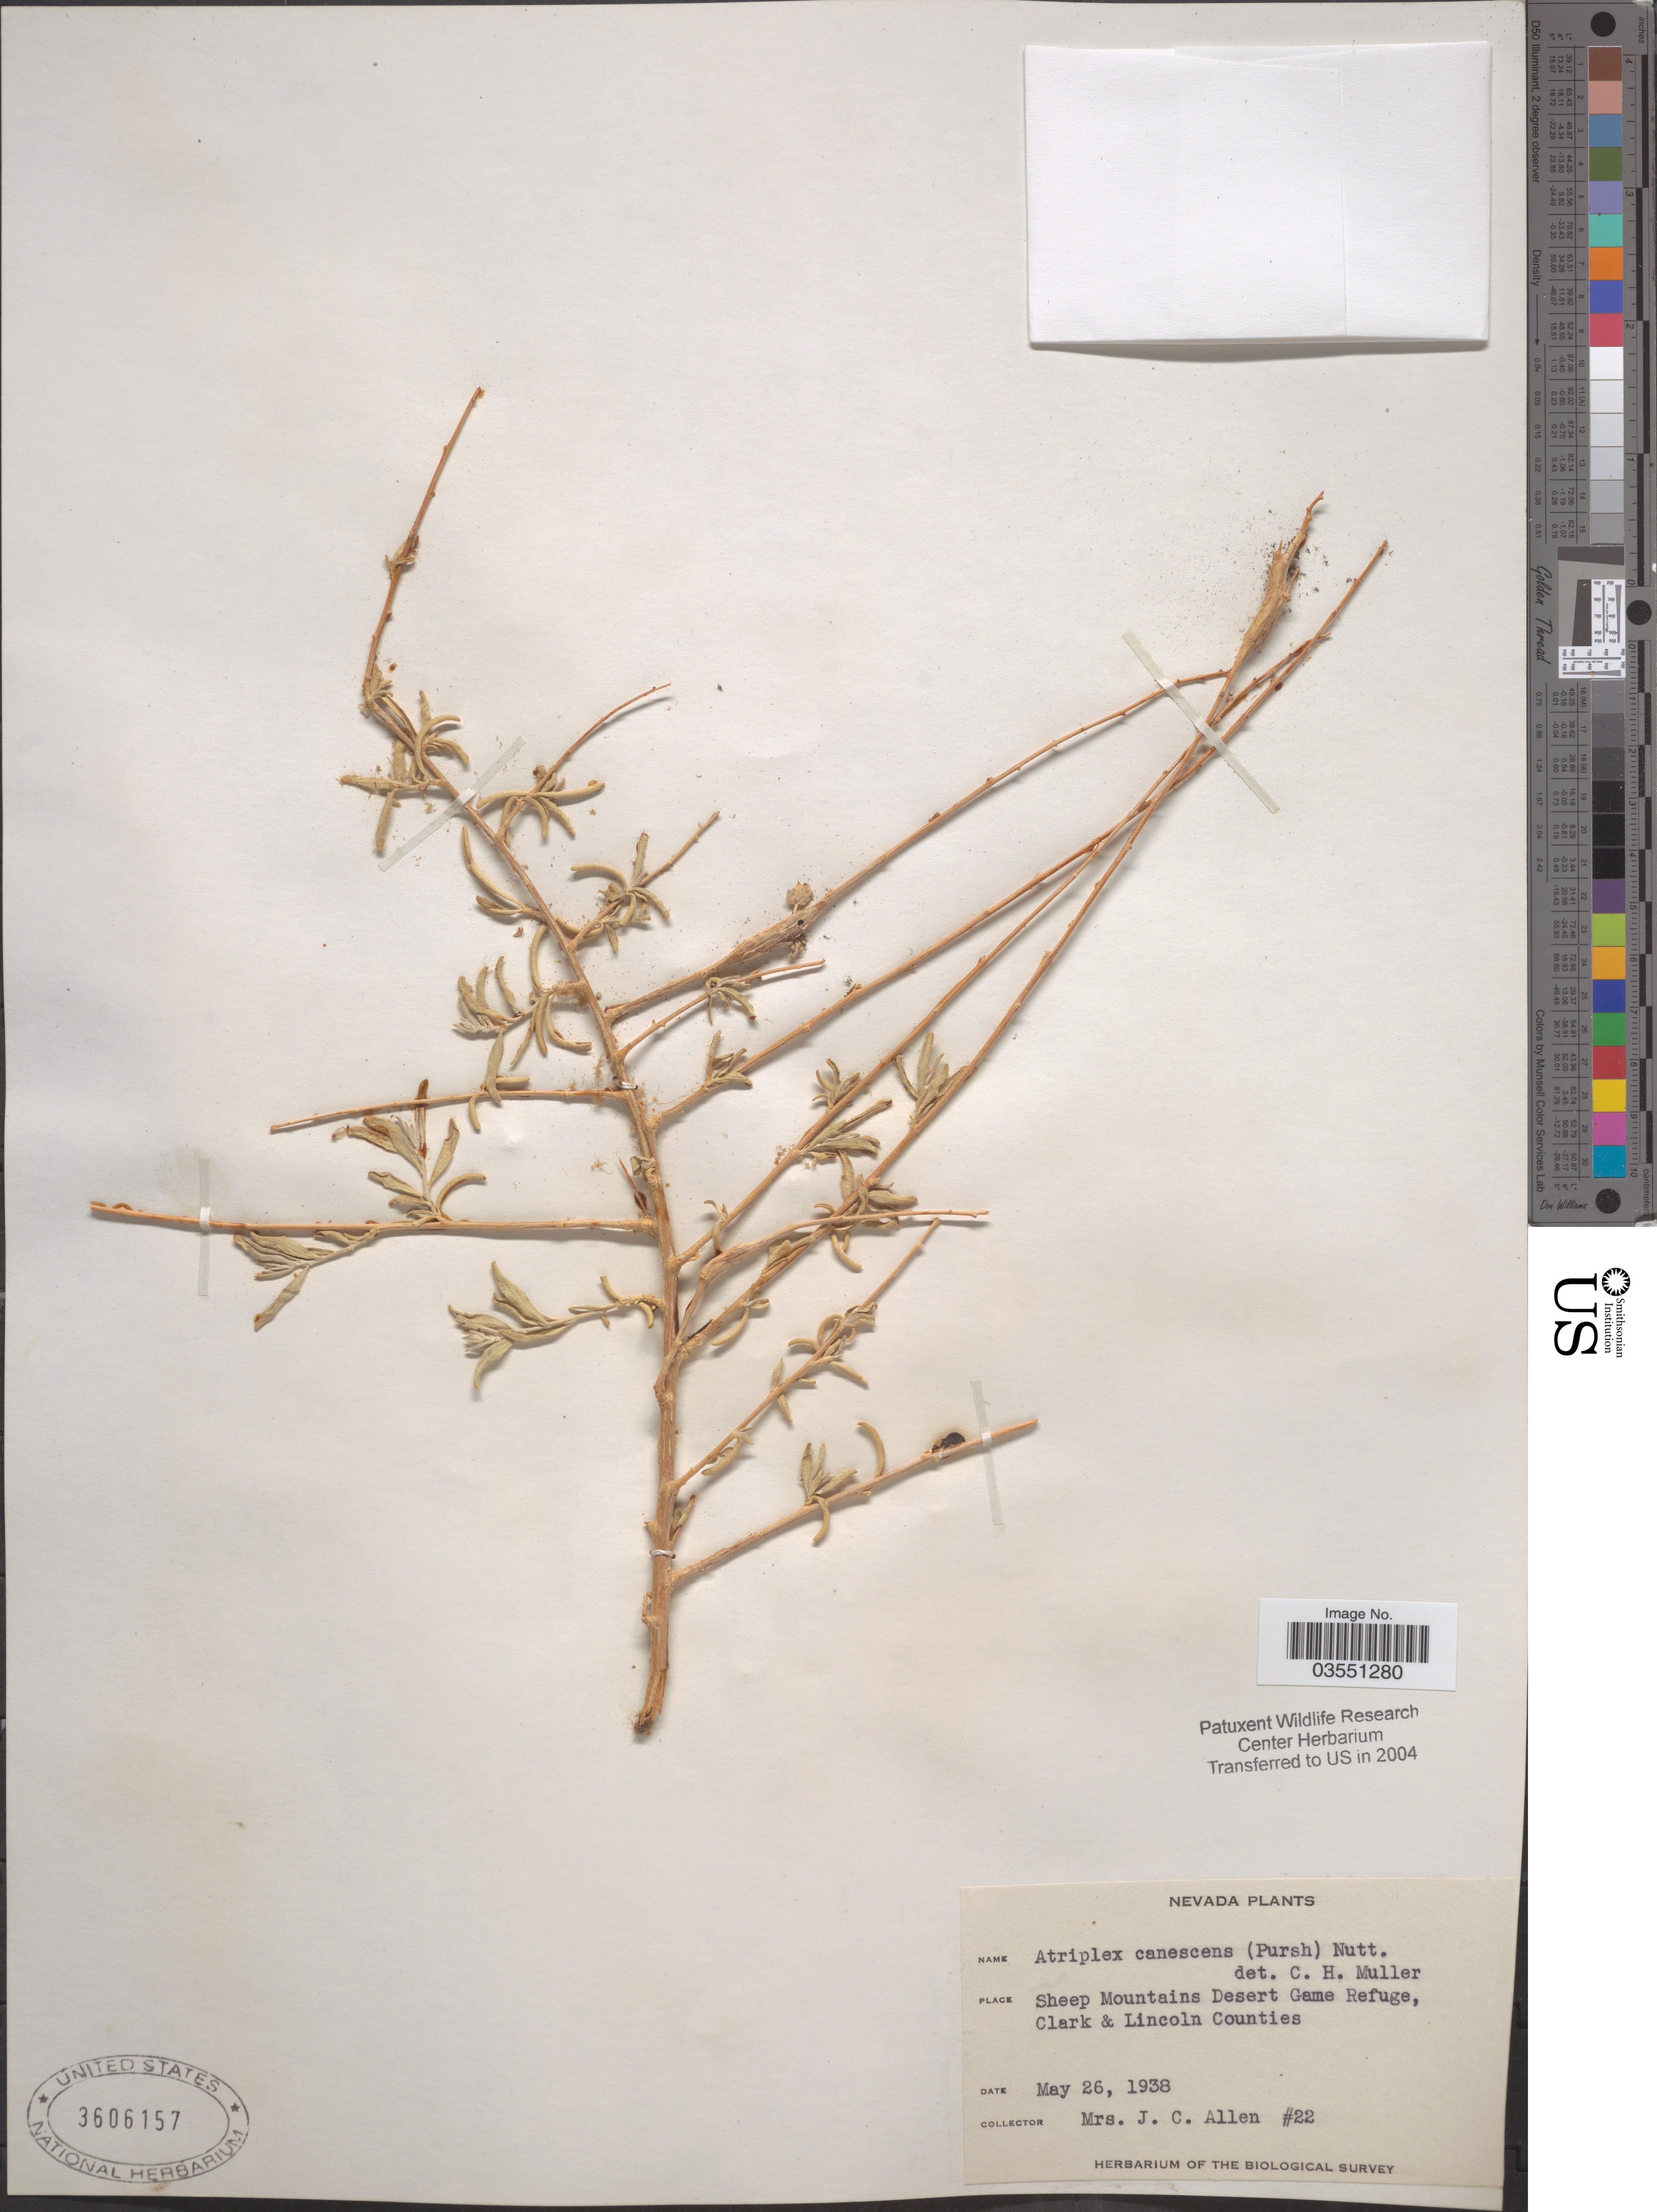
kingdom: Plantae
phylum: Tracheophyta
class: Magnoliopsida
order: Caryophyllales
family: Amaranthaceae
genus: Atriplex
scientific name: Atriplex canescens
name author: (Pursh) Nutt.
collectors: Mrs. J. C. Allen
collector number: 22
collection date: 1938-05-26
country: United States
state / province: Nevada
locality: Sheep Mountains Desert Game Refuge, Clark & Lincoln Counties.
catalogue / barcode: US 3606157